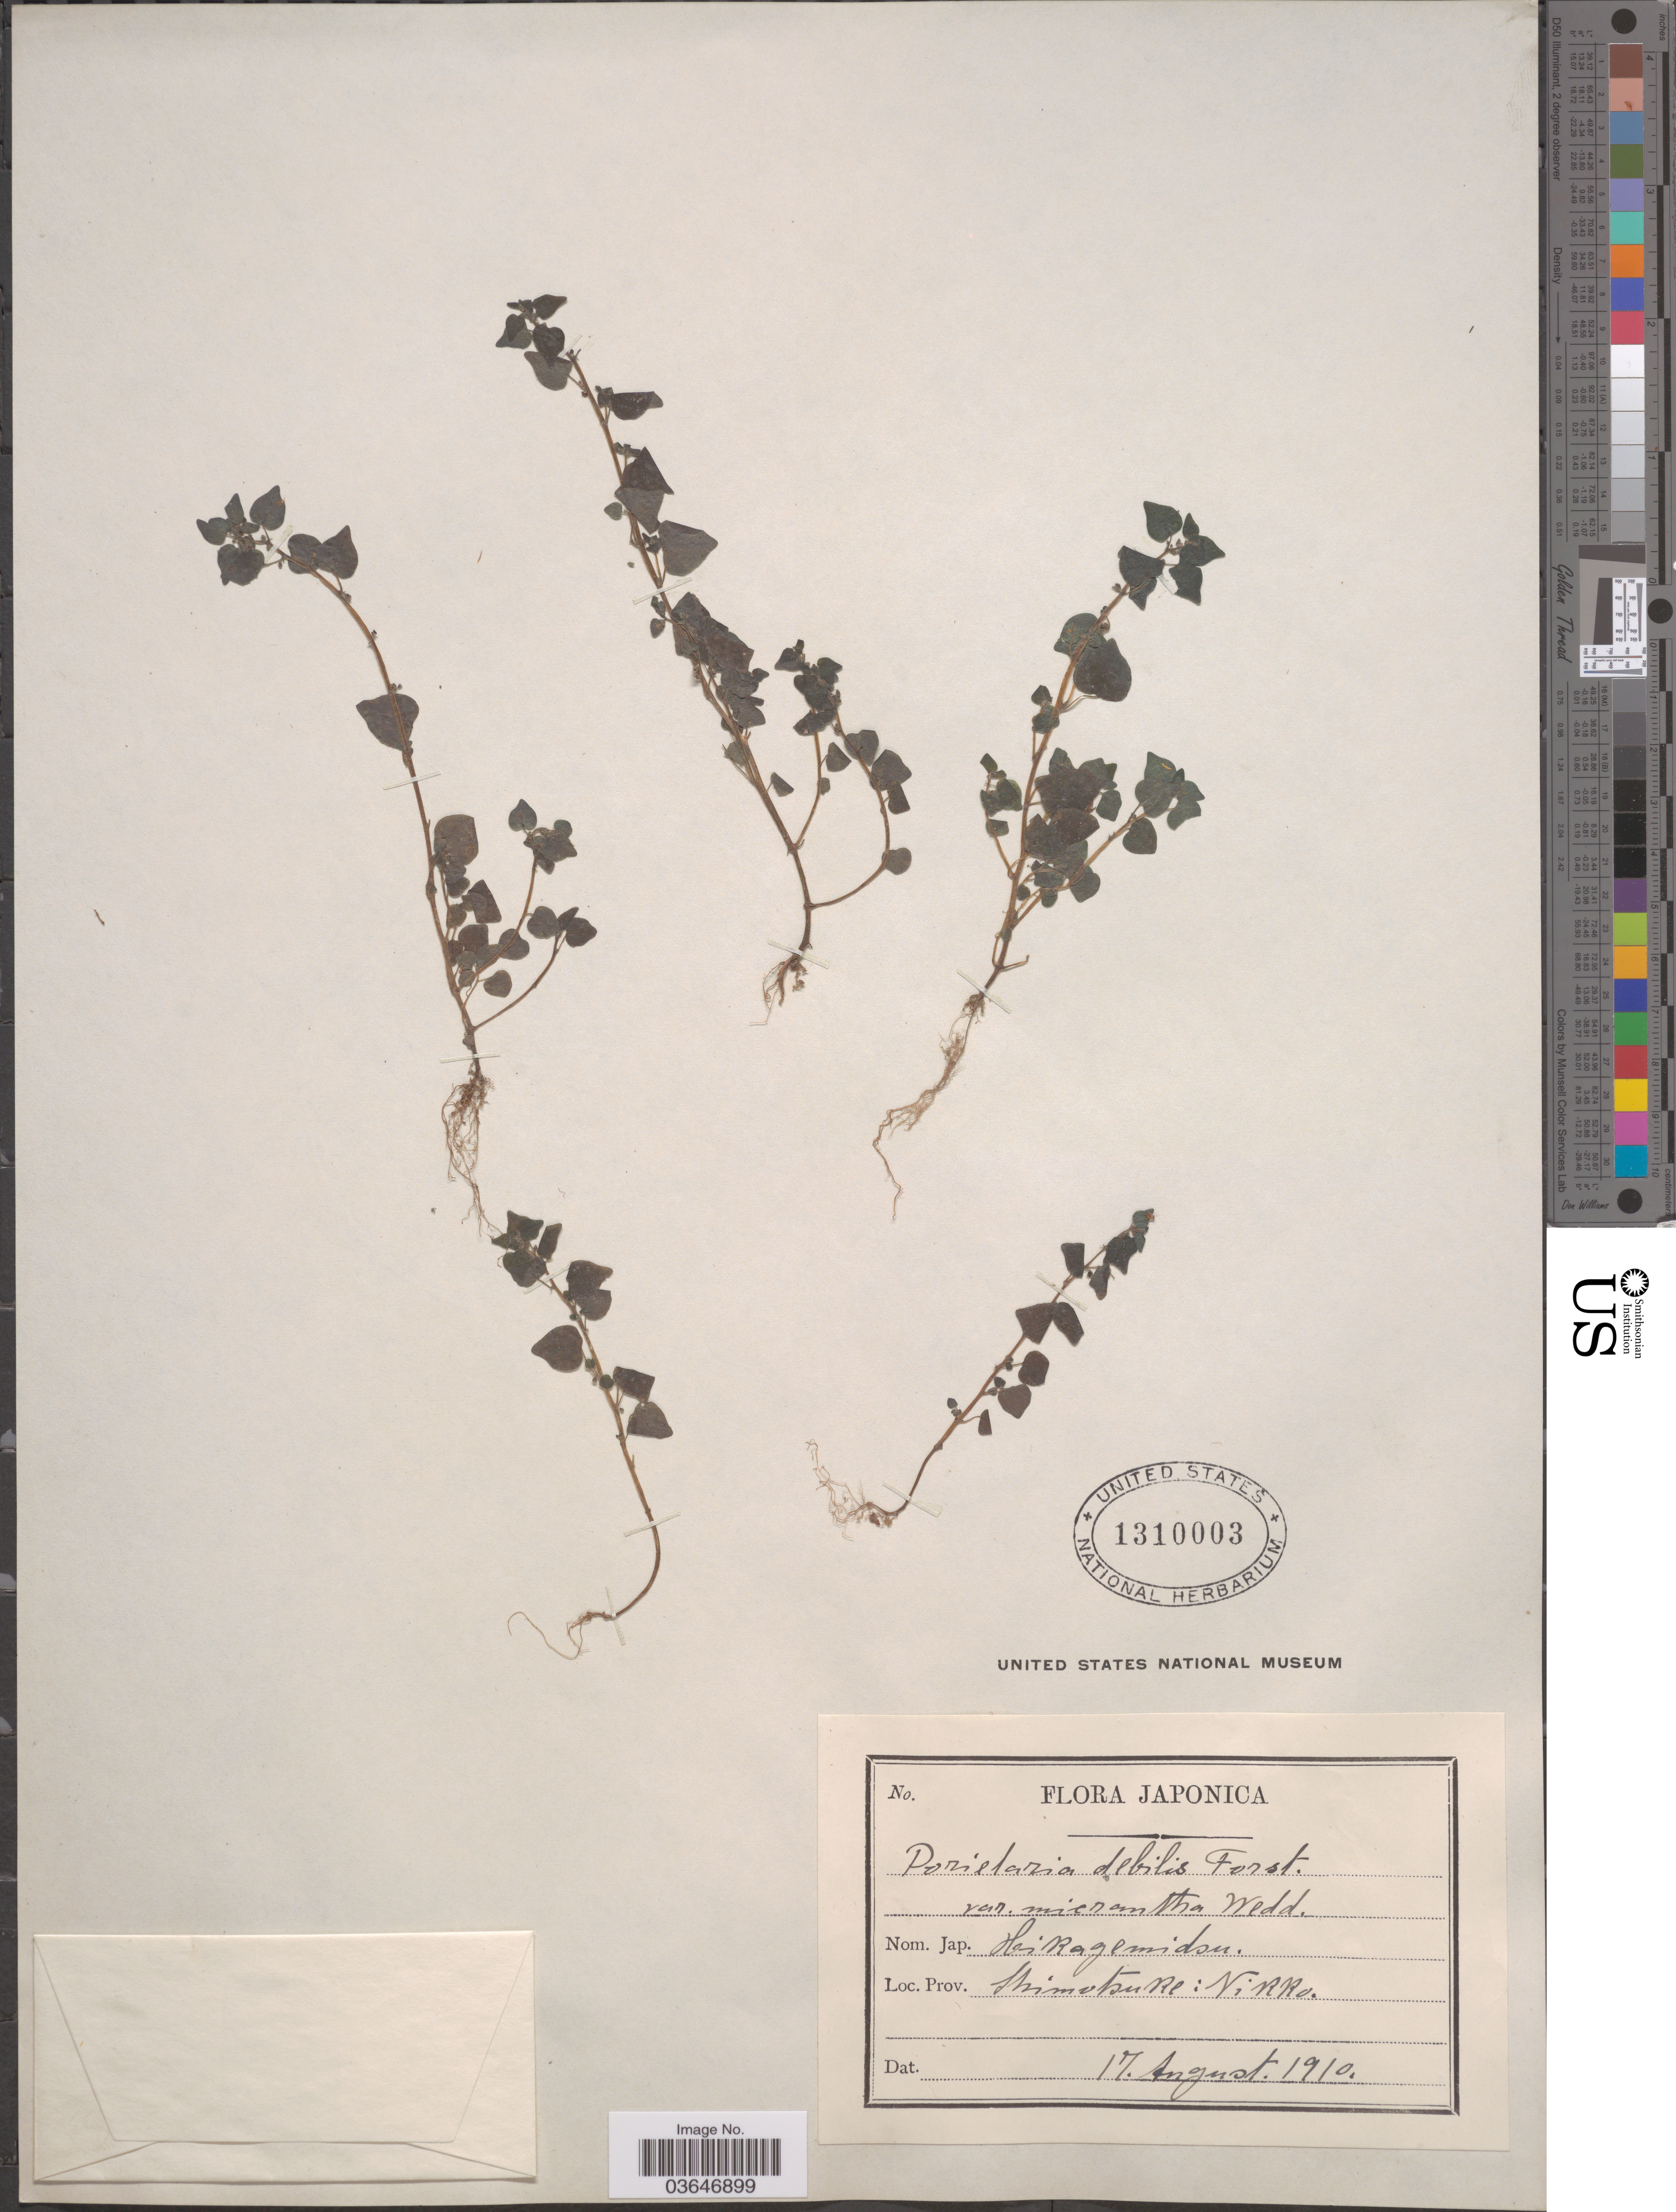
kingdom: Plantae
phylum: Tracheophyta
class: Magnoliopsida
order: Rosales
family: Urticaceae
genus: Parietaria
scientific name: Parietaria debilis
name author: G. Forst.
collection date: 1910-08-17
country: Japan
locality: Prov. Shimotsuke: Nikko.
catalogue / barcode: US 1310003